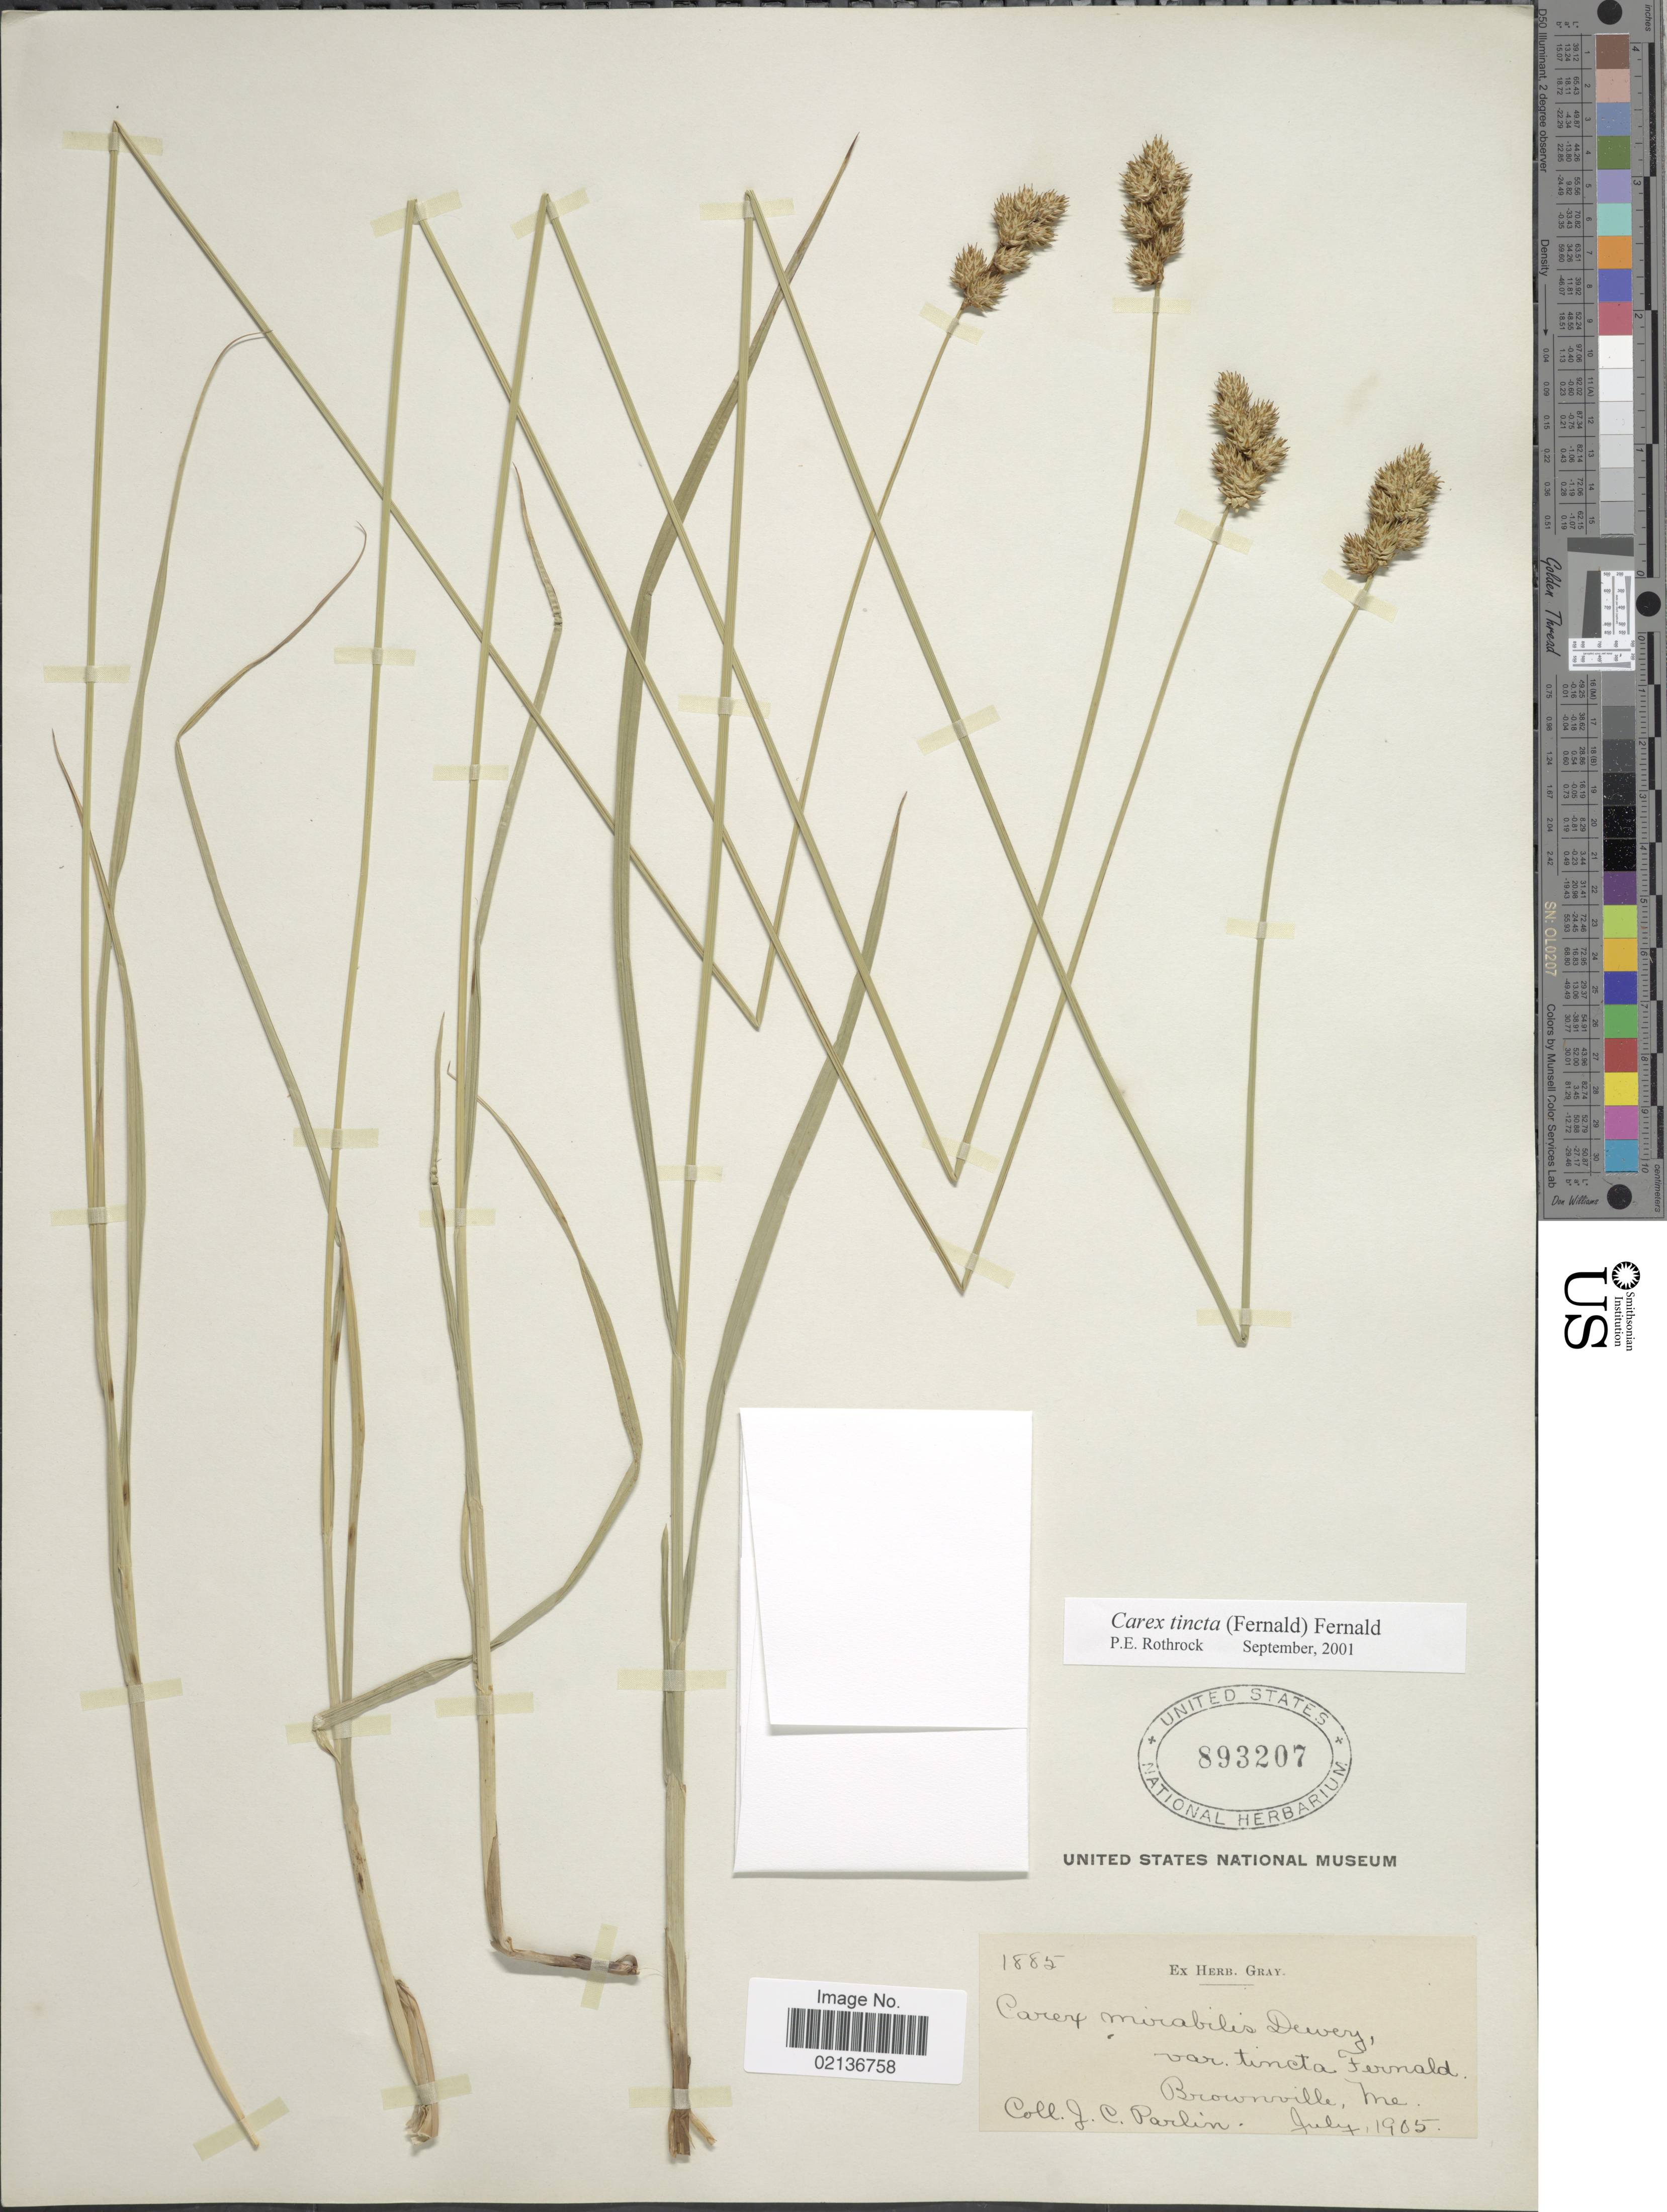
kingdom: Plantae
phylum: Tracheophyta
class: Liliopsida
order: Poales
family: Cyperaceae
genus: Carex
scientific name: Carex tincta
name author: (Fernald) Fernald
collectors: J. Parlin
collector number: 1885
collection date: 1905-07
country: United States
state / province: Maine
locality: Brownville, Me.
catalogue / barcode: US 893207